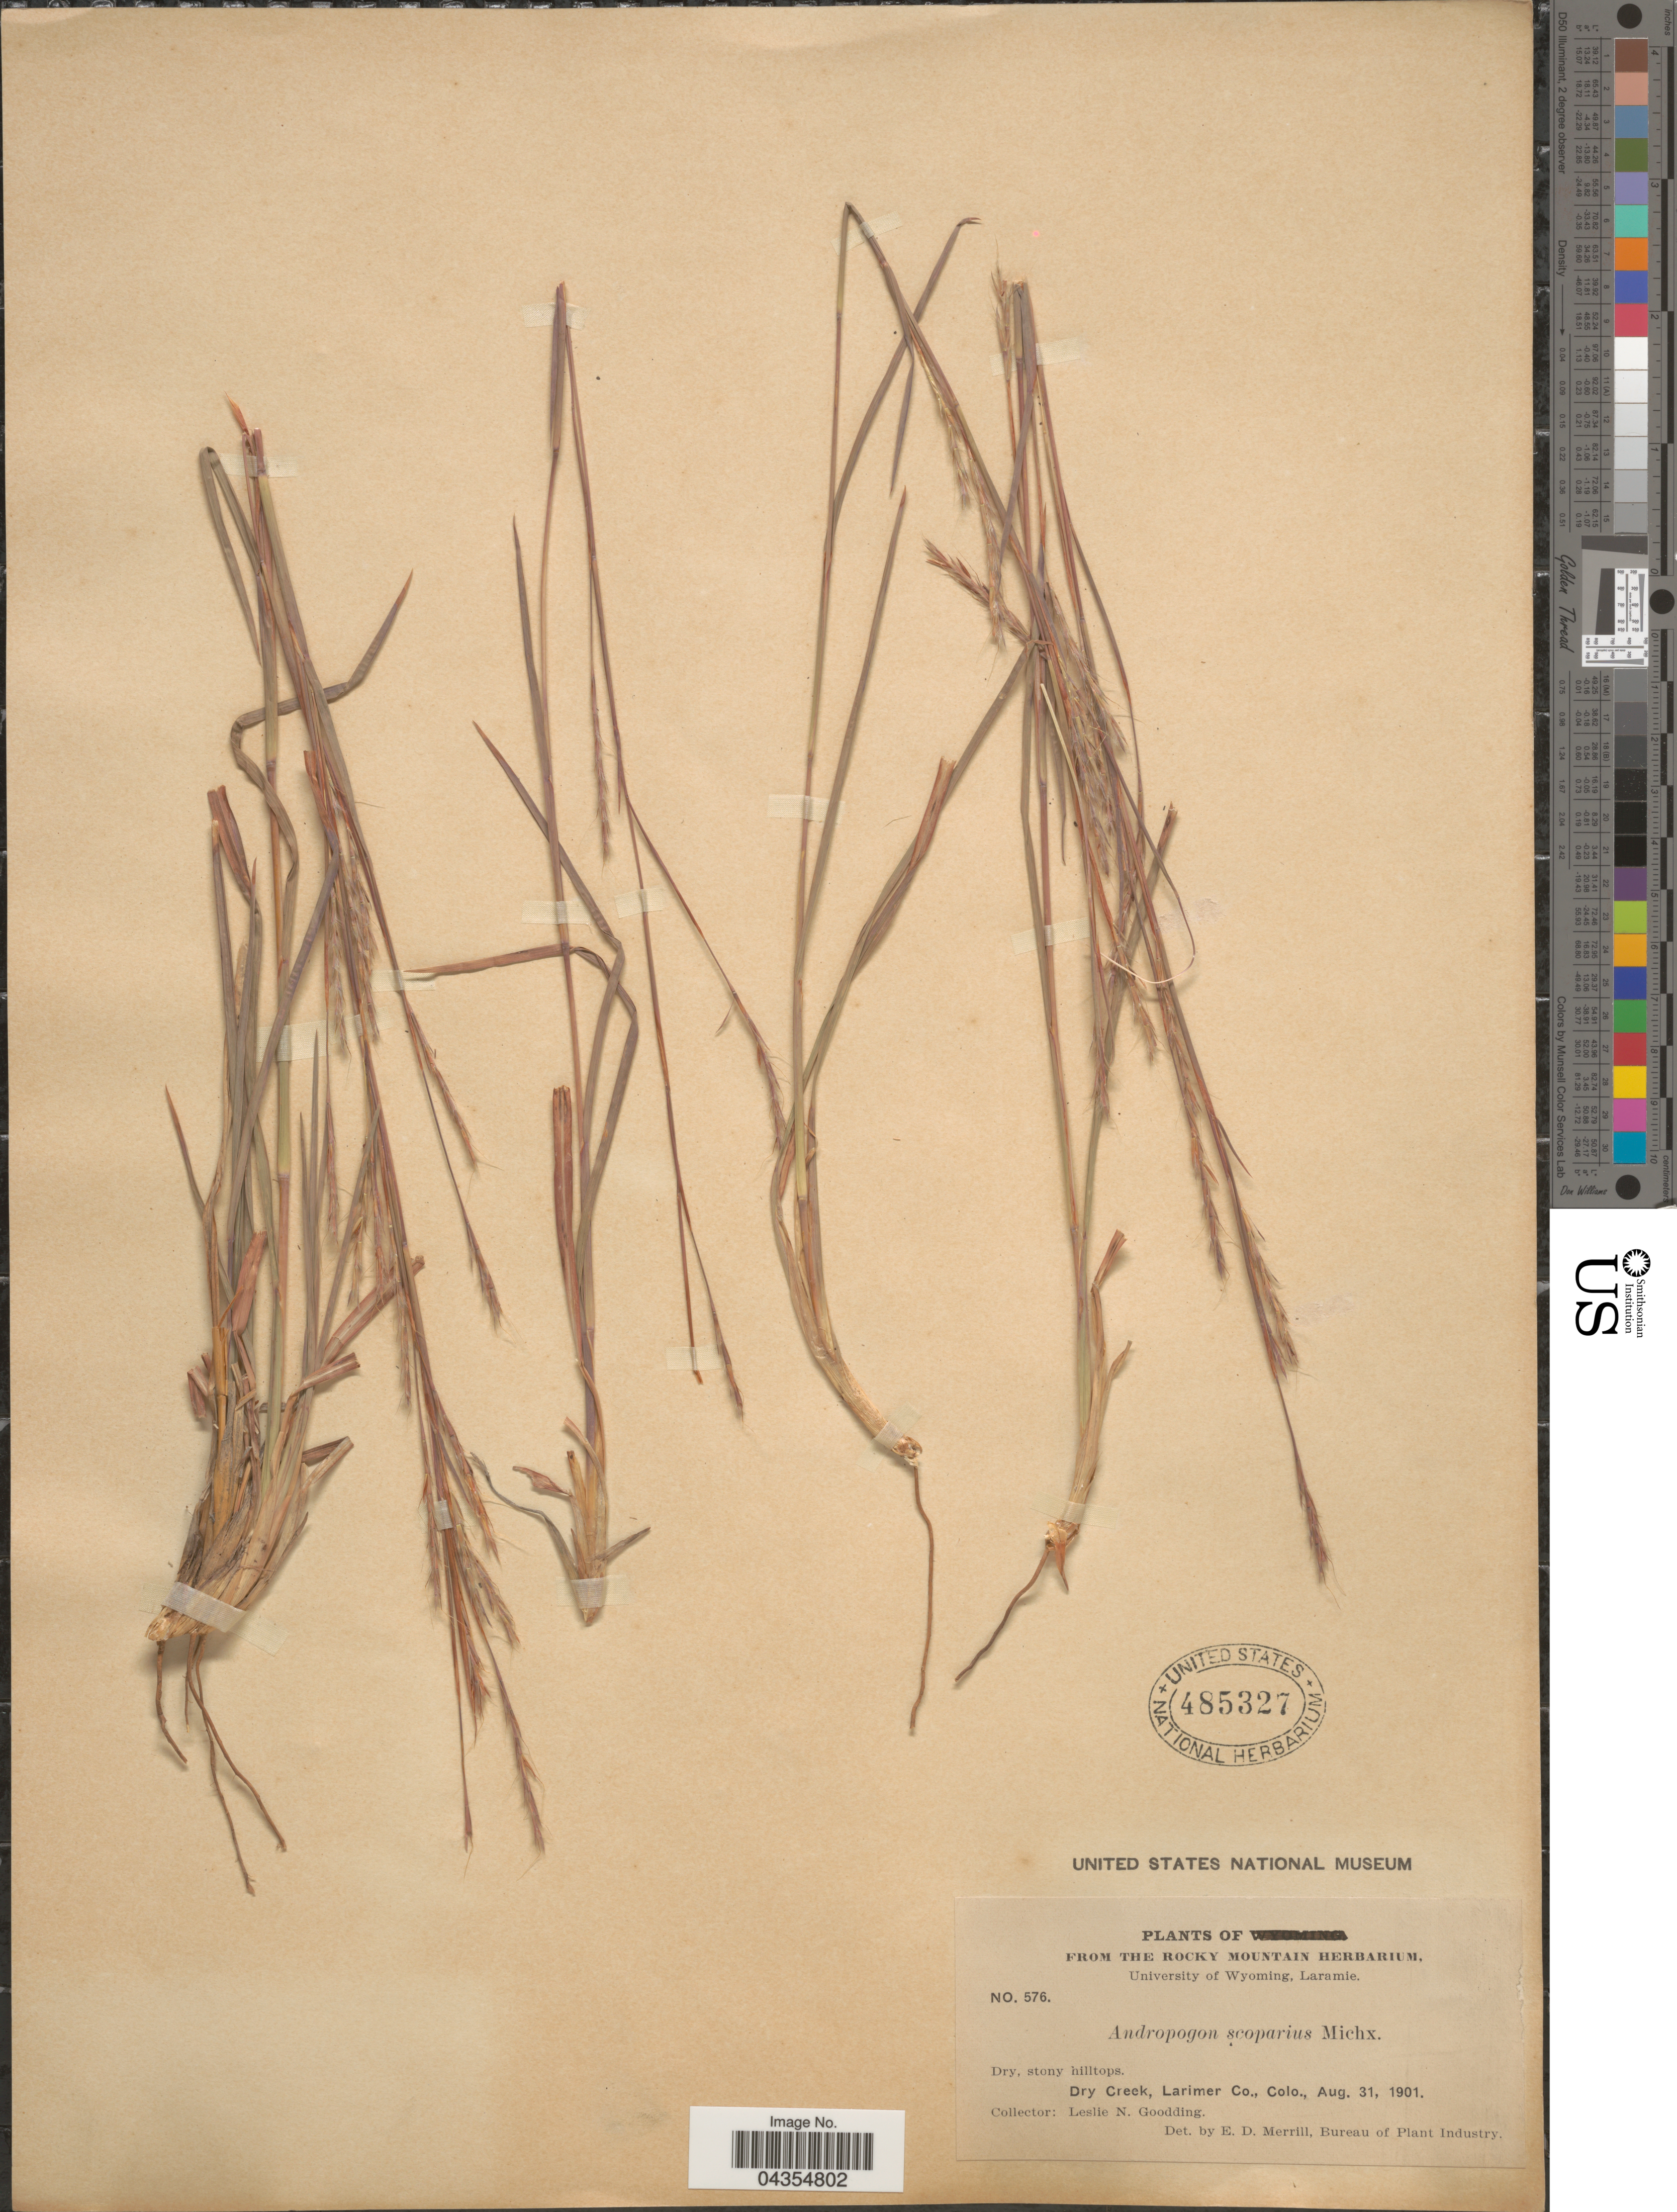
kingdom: Plantae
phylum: Tracheophyta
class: Liliopsida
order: Poales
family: Poaceae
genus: Schizachyrium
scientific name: Schizachyrium sanguineum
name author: (Retz.) Alston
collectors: L. N. Goodding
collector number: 576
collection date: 1901-08-31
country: United States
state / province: Colorado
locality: Dry Creek, Larimer Co.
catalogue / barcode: US 485327